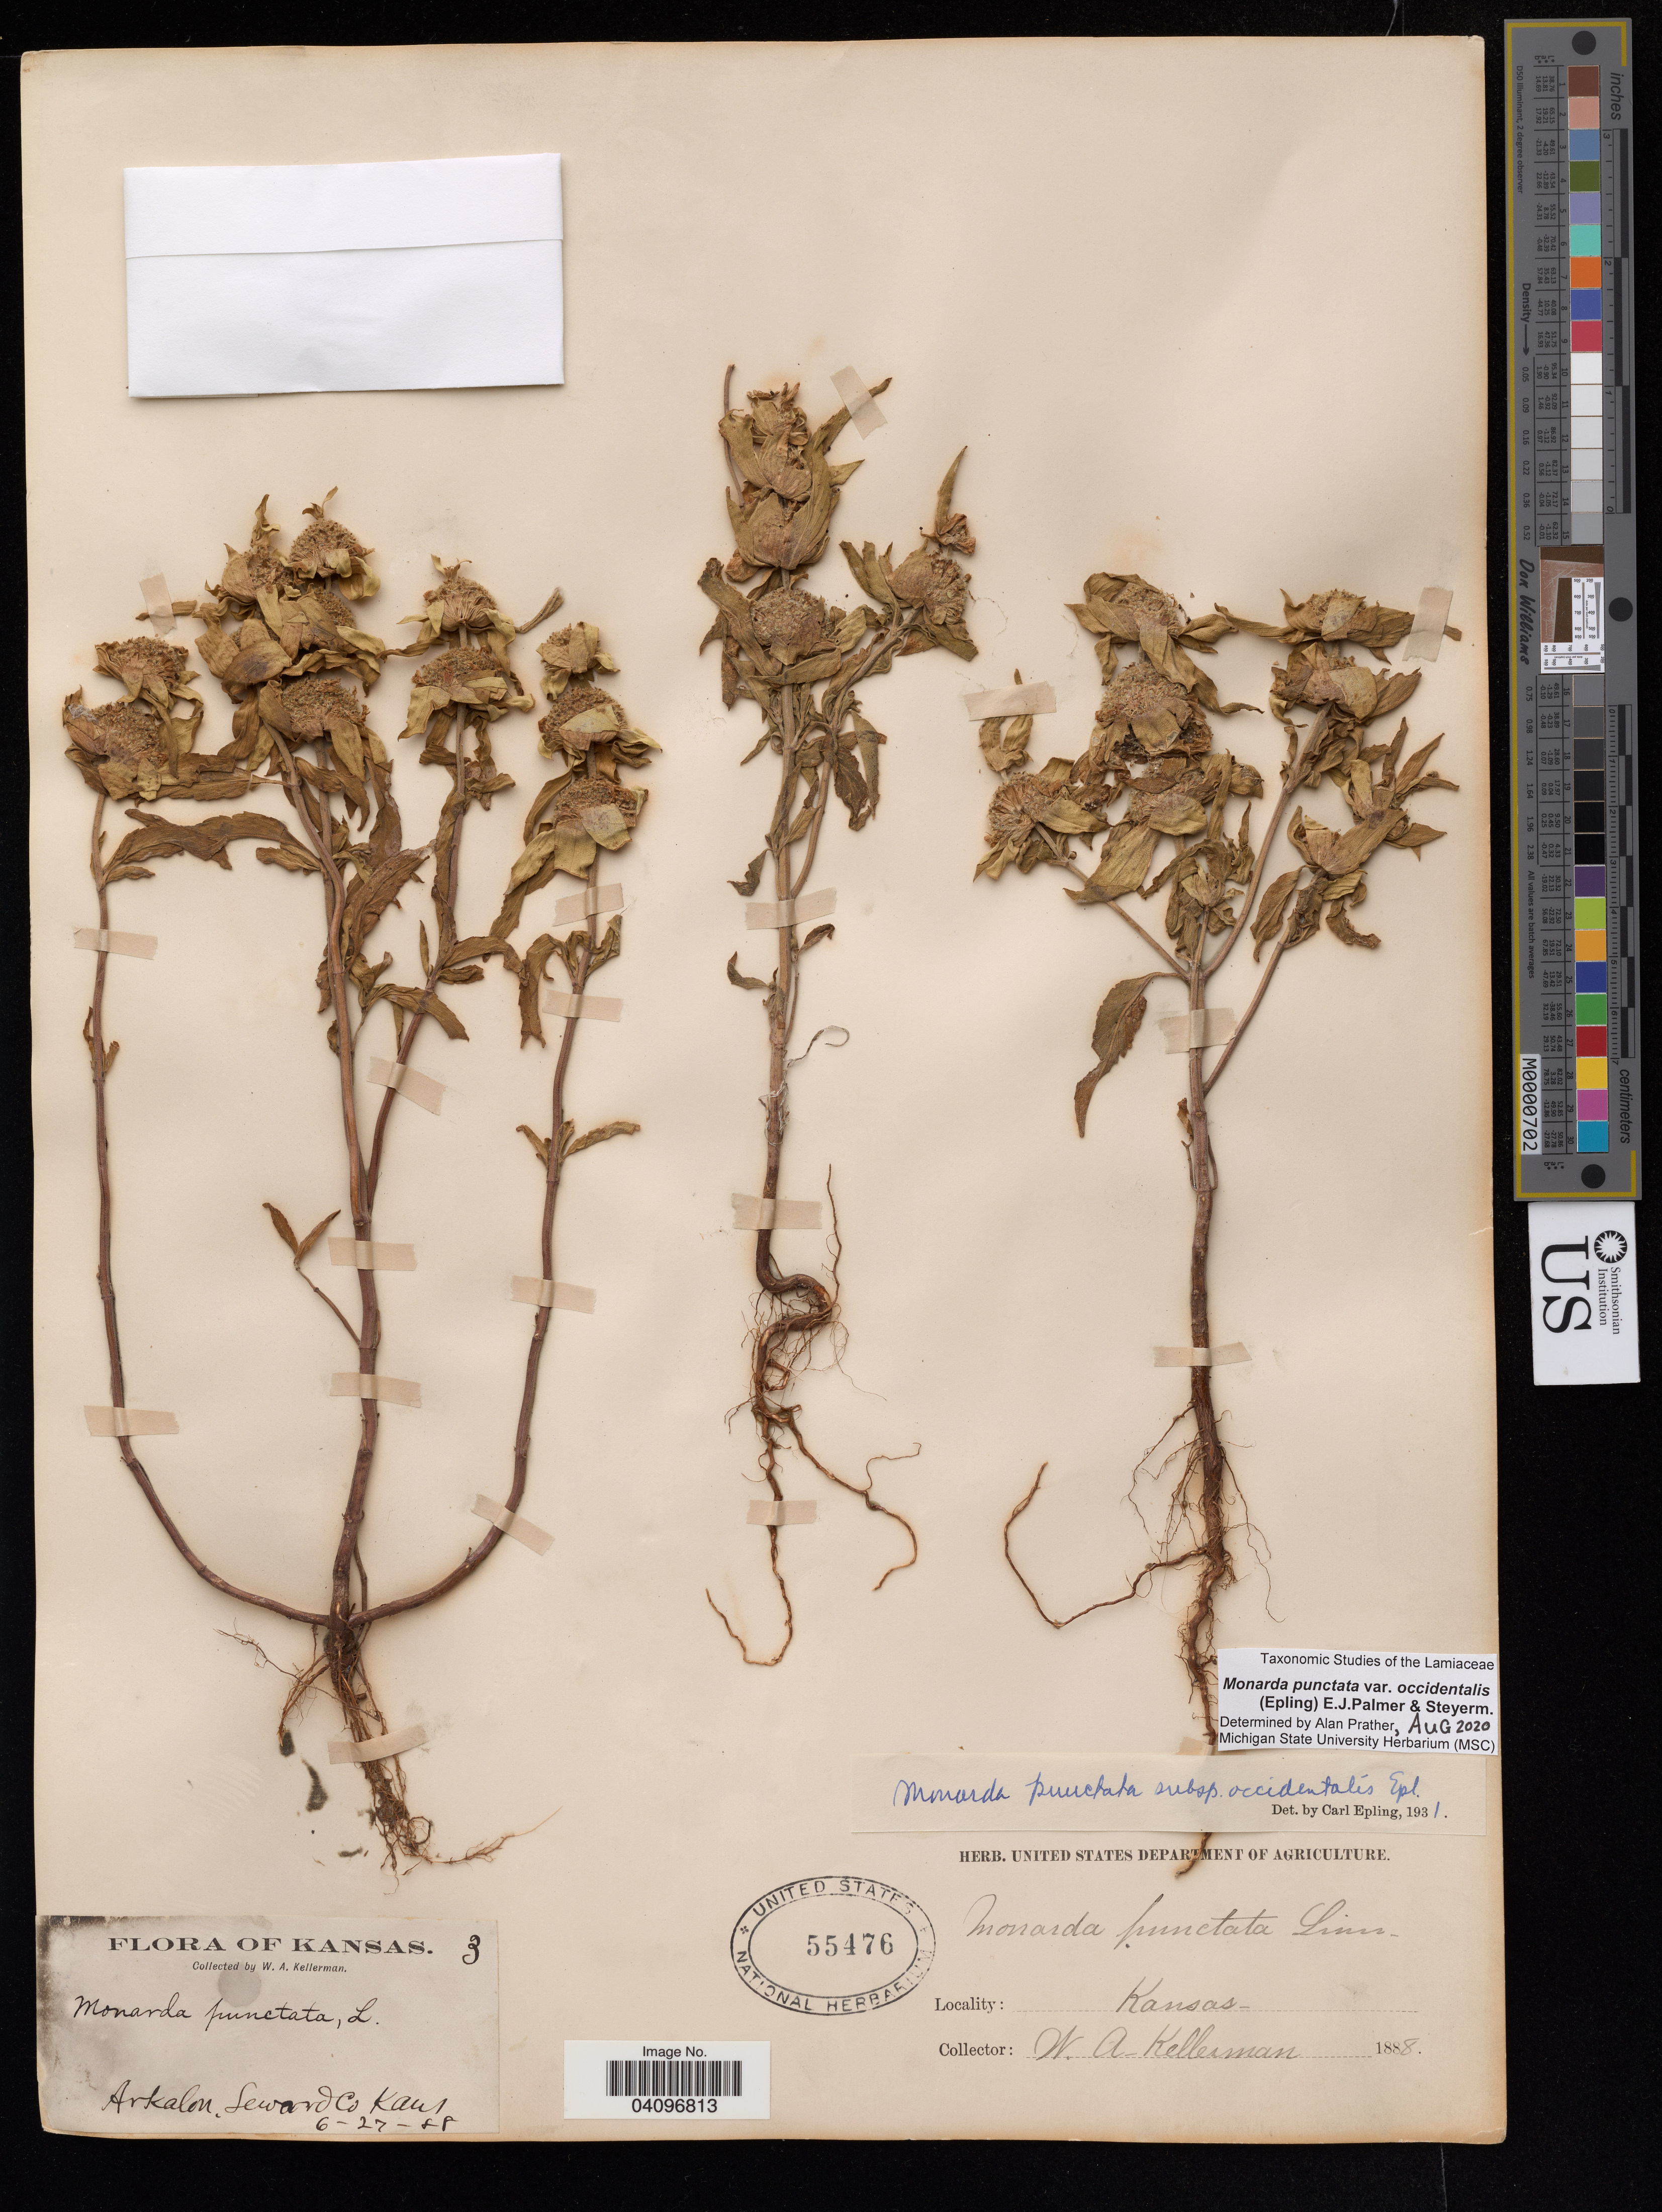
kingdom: Plantae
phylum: Tracheophyta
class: Magnoliopsida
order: Lamiales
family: Lamiaceae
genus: Monarda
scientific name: Monarda punctata var. occidentalis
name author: (Epling) E.J. Palmer & Steyerm.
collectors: W. A. Kellerman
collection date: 1888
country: United States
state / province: Kansas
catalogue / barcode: US 55476